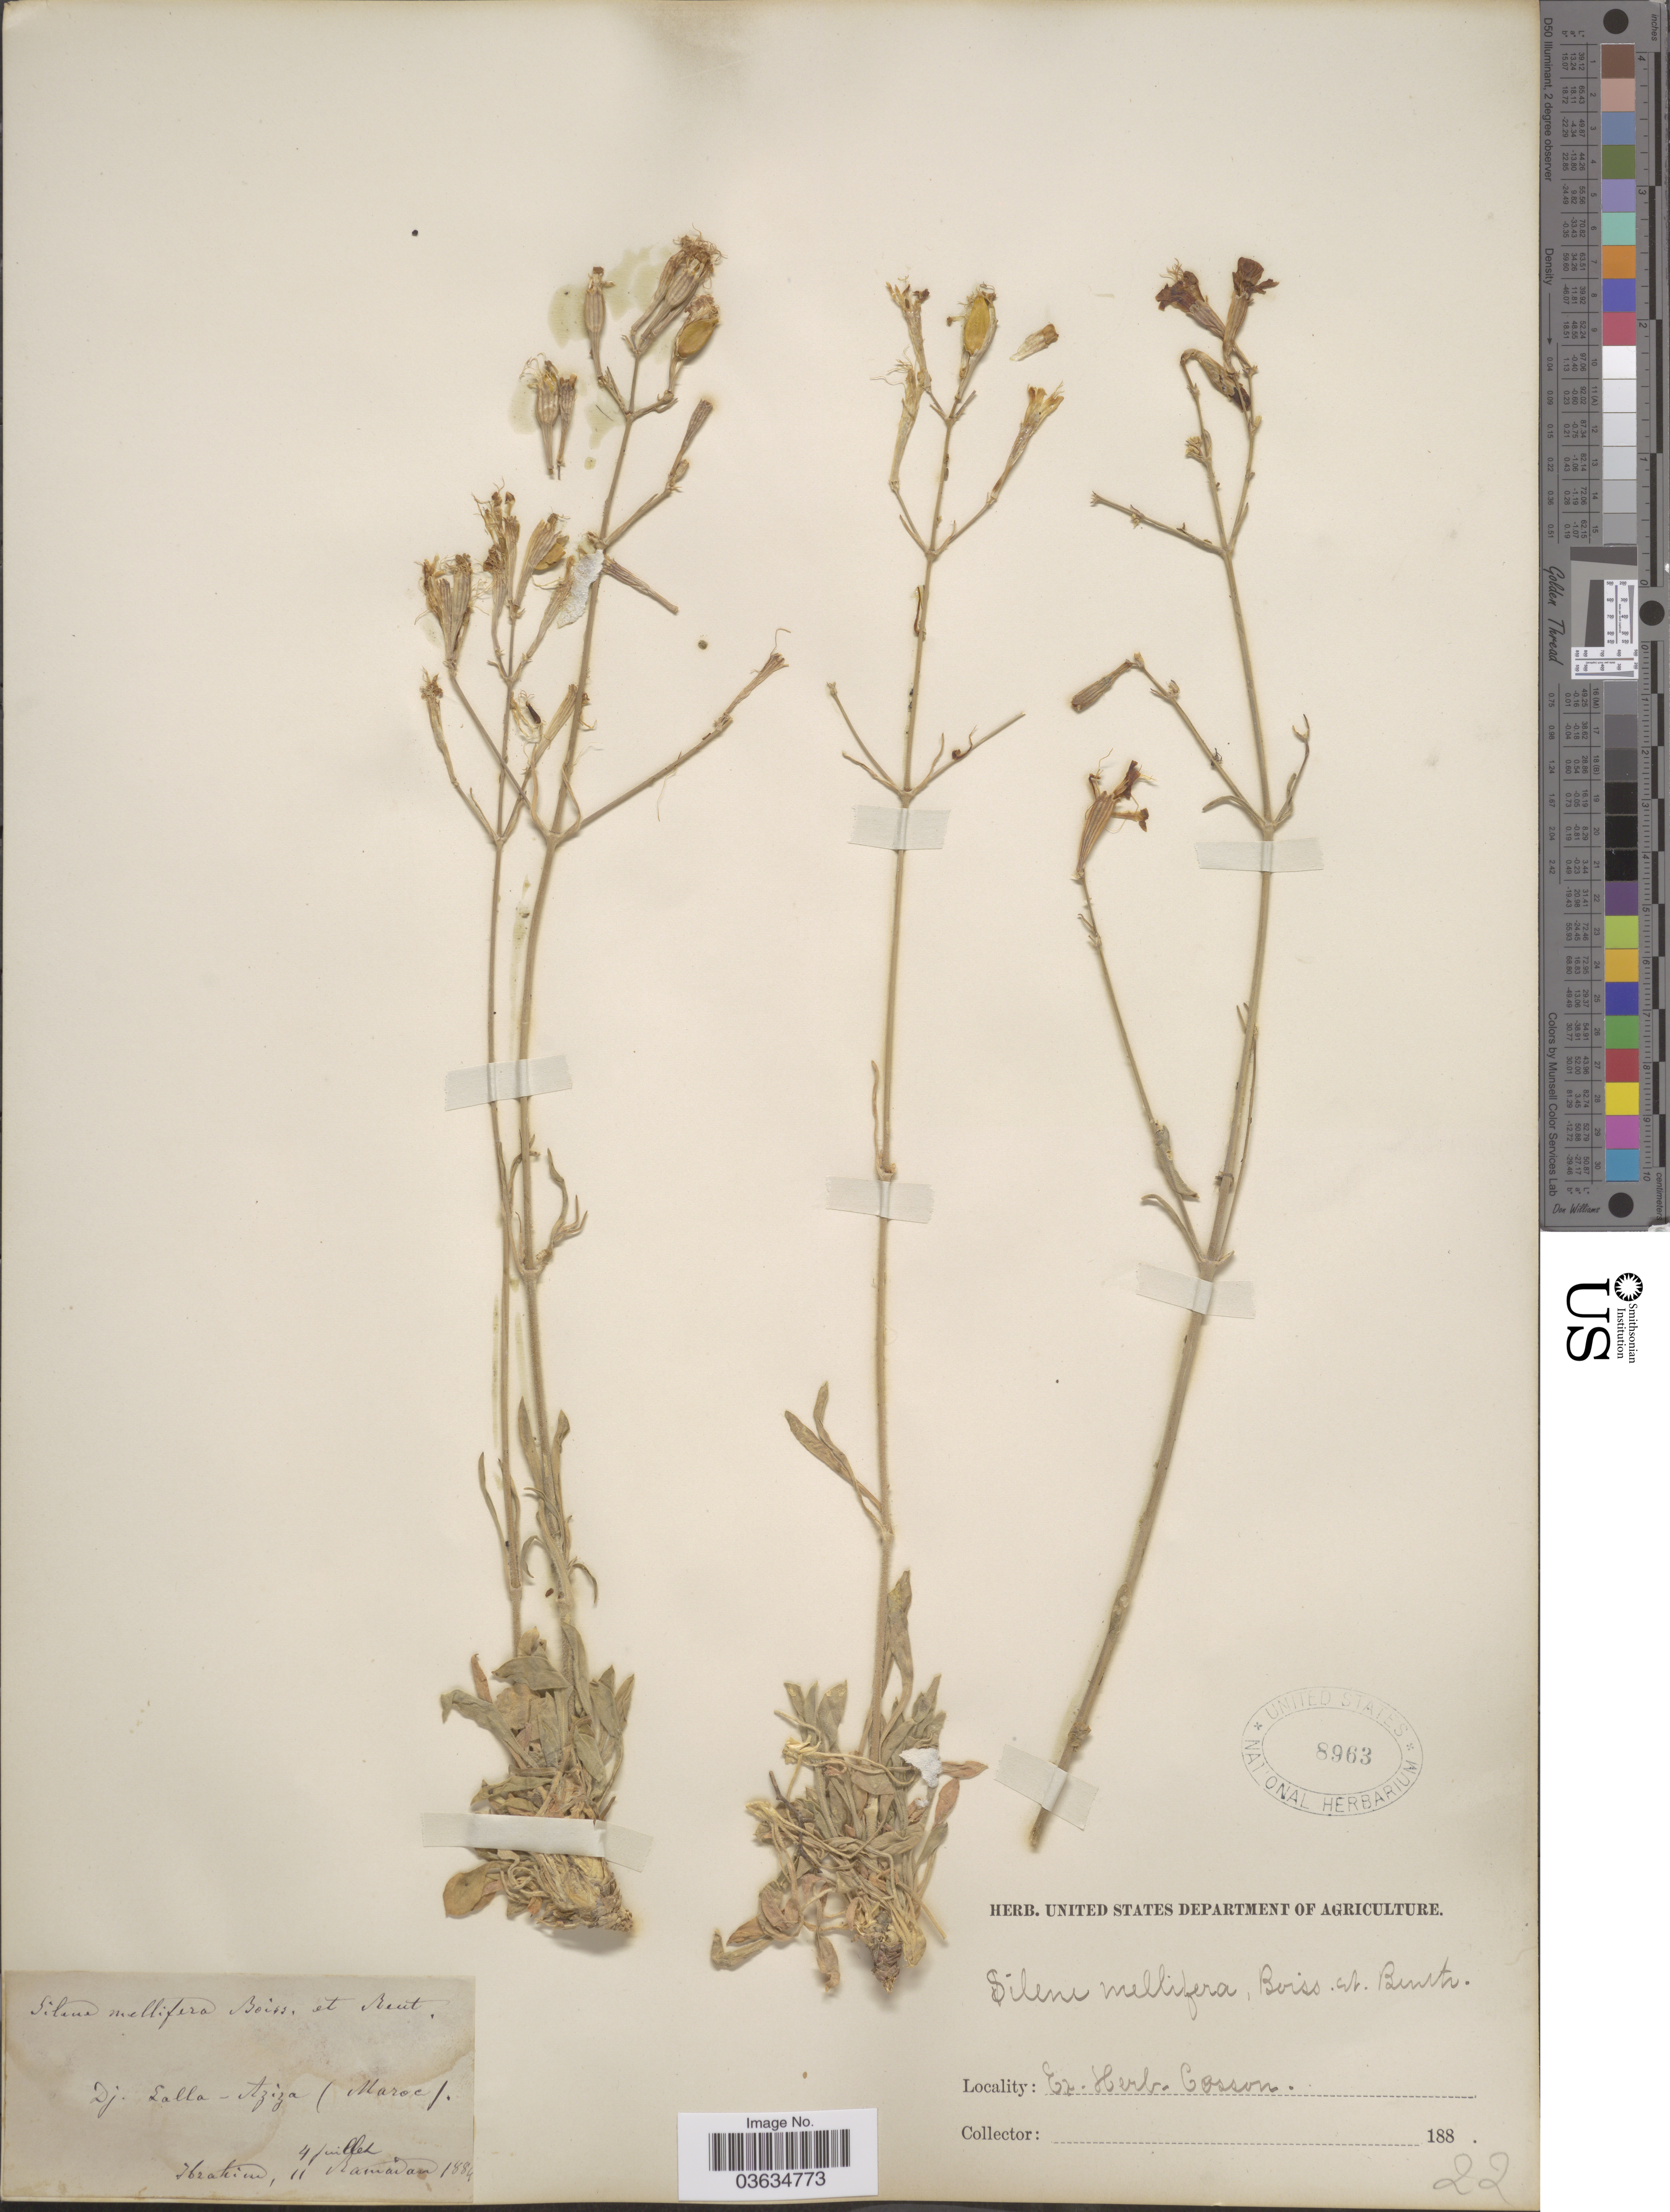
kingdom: Plantae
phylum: Tracheophyta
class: Magnoliopsida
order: Caryophyllales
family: Caryophyllaceae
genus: Silene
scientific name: Silene mellifera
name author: Boiss. & Reut.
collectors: -. Ibrahim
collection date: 1884-07-04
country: Morocco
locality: Dj. Lalla-Aziza (Maroc).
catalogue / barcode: US 8963